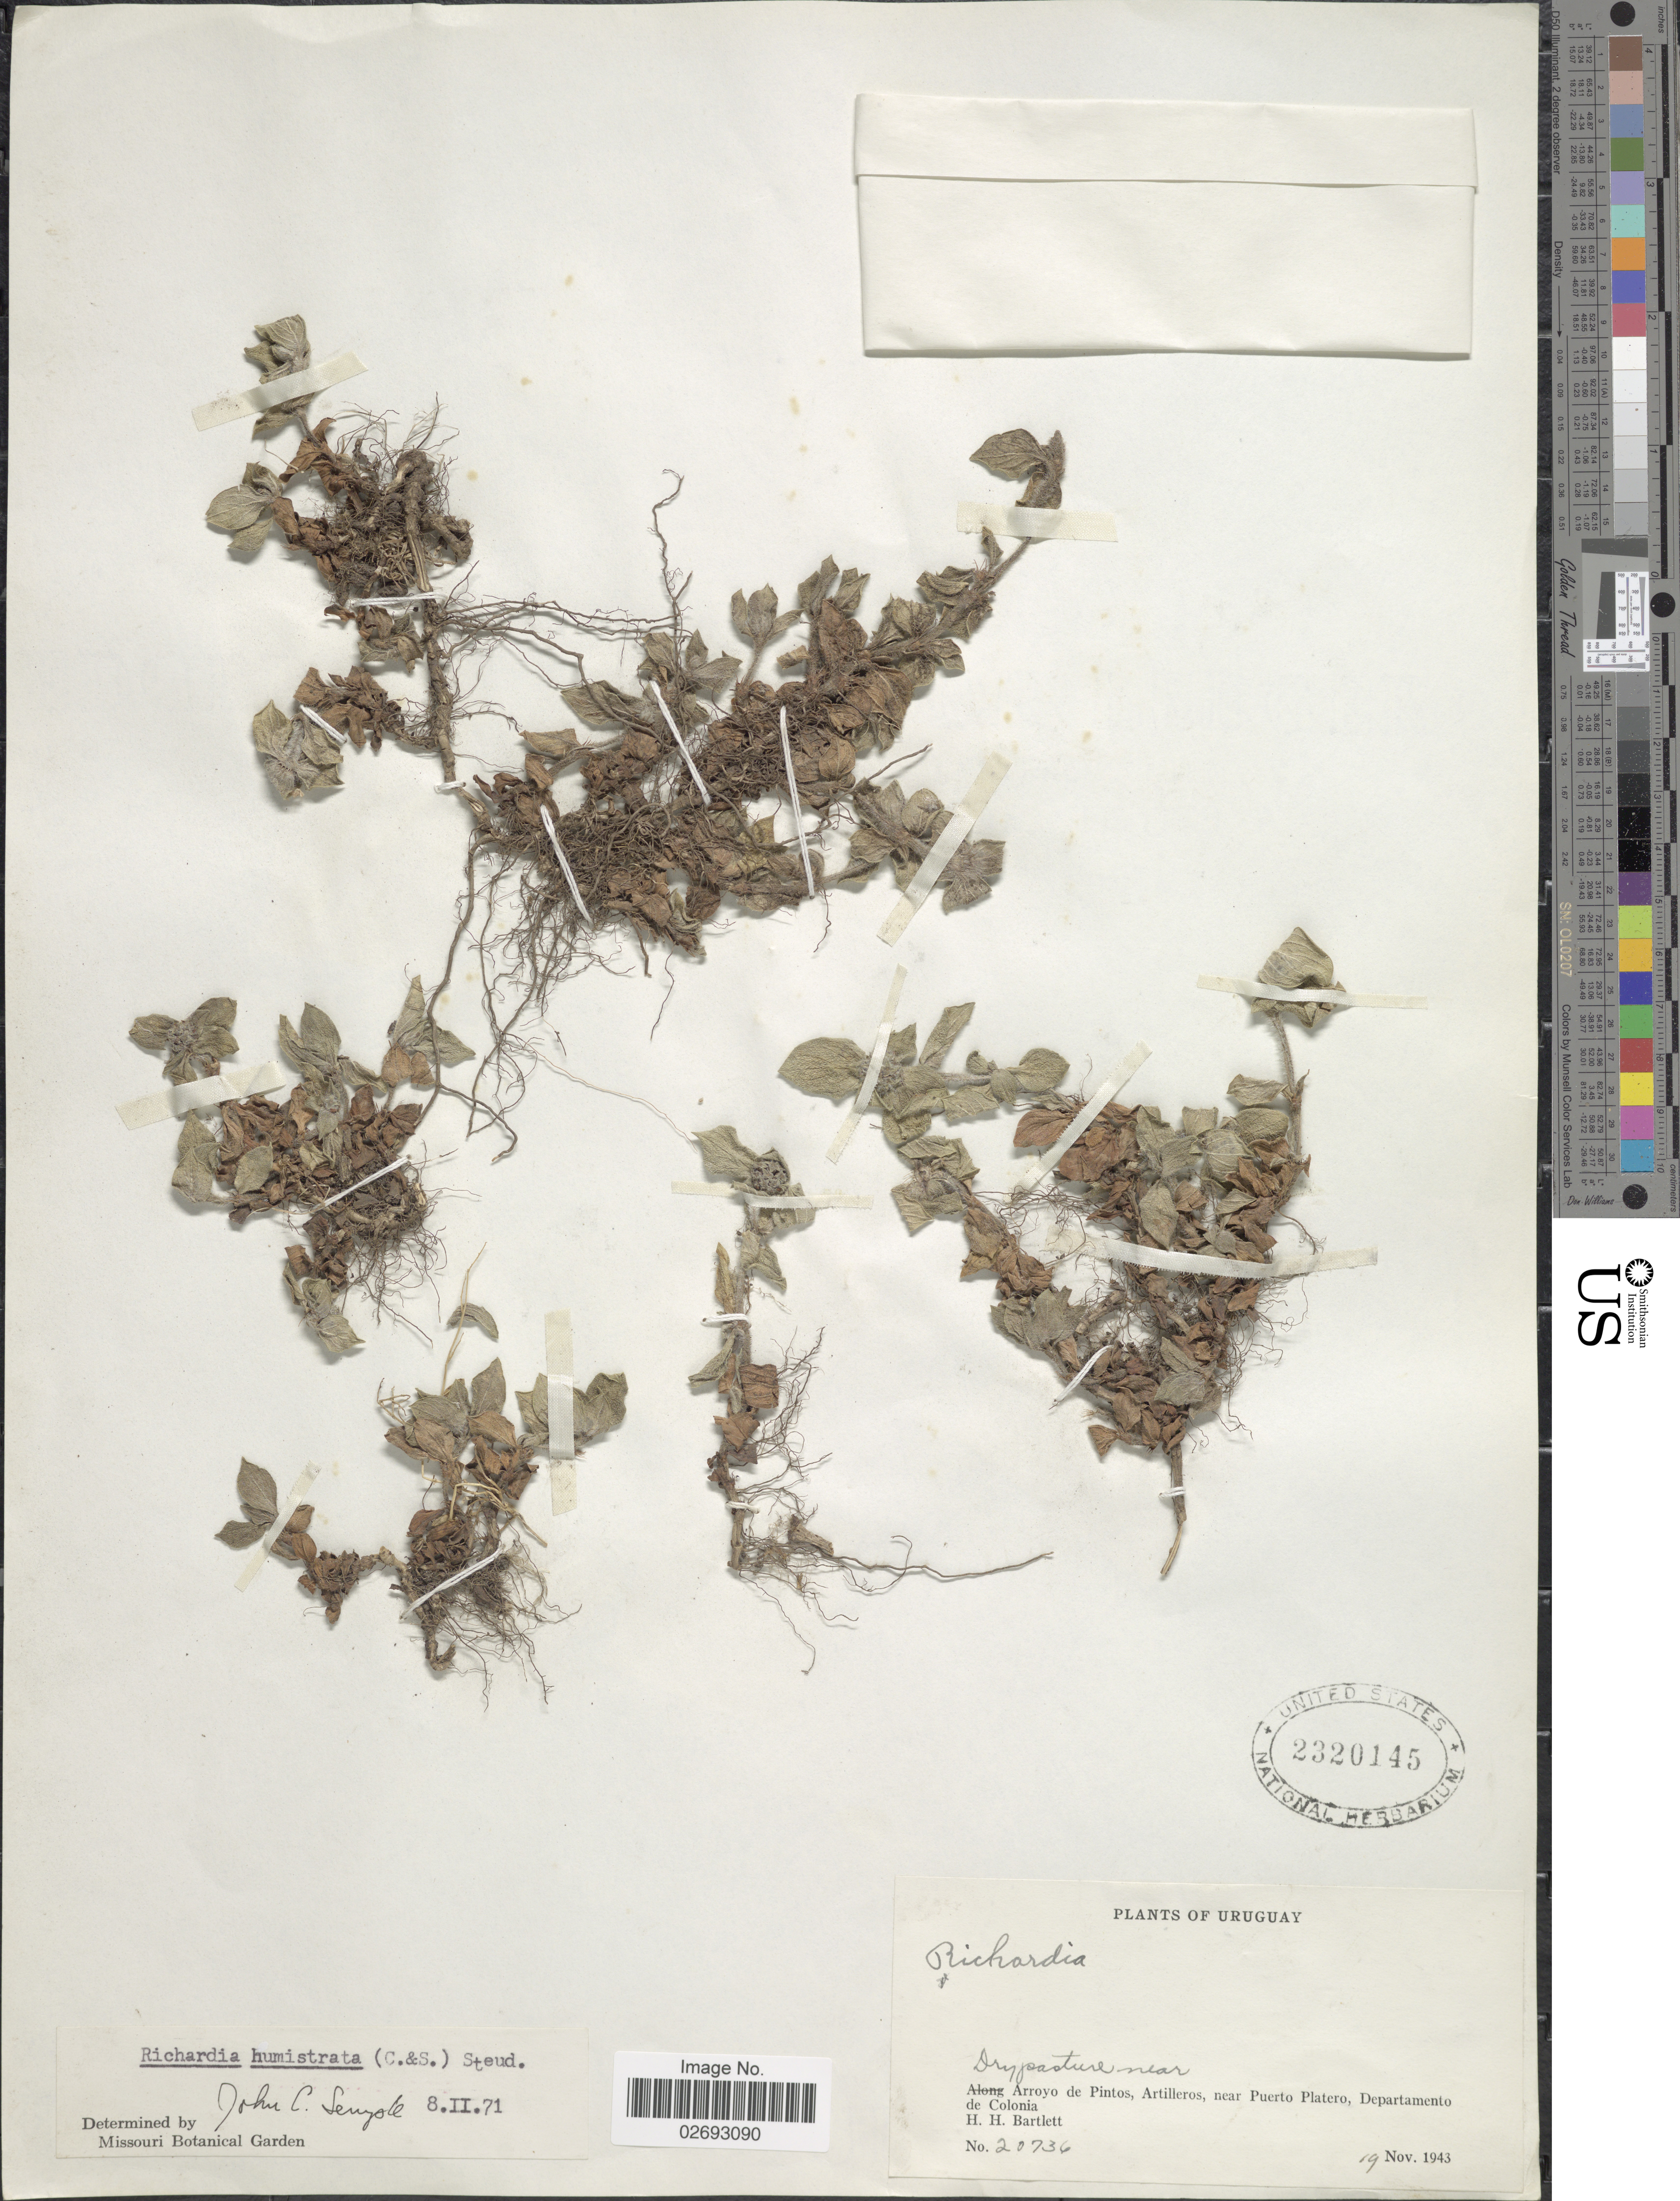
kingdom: Plantae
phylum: Tracheophyta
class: Magnoliopsida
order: Gentianales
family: Rubiaceae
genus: Richardia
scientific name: Richardia humistrata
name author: (Cham. & Schltdl.) Steud.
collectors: H. H. Bartlett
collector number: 20736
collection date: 1943-11-19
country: Uruguay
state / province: Colonia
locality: Near Arroyo de Pintos, Artilleros, near Puerto Platero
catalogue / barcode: US 2320145